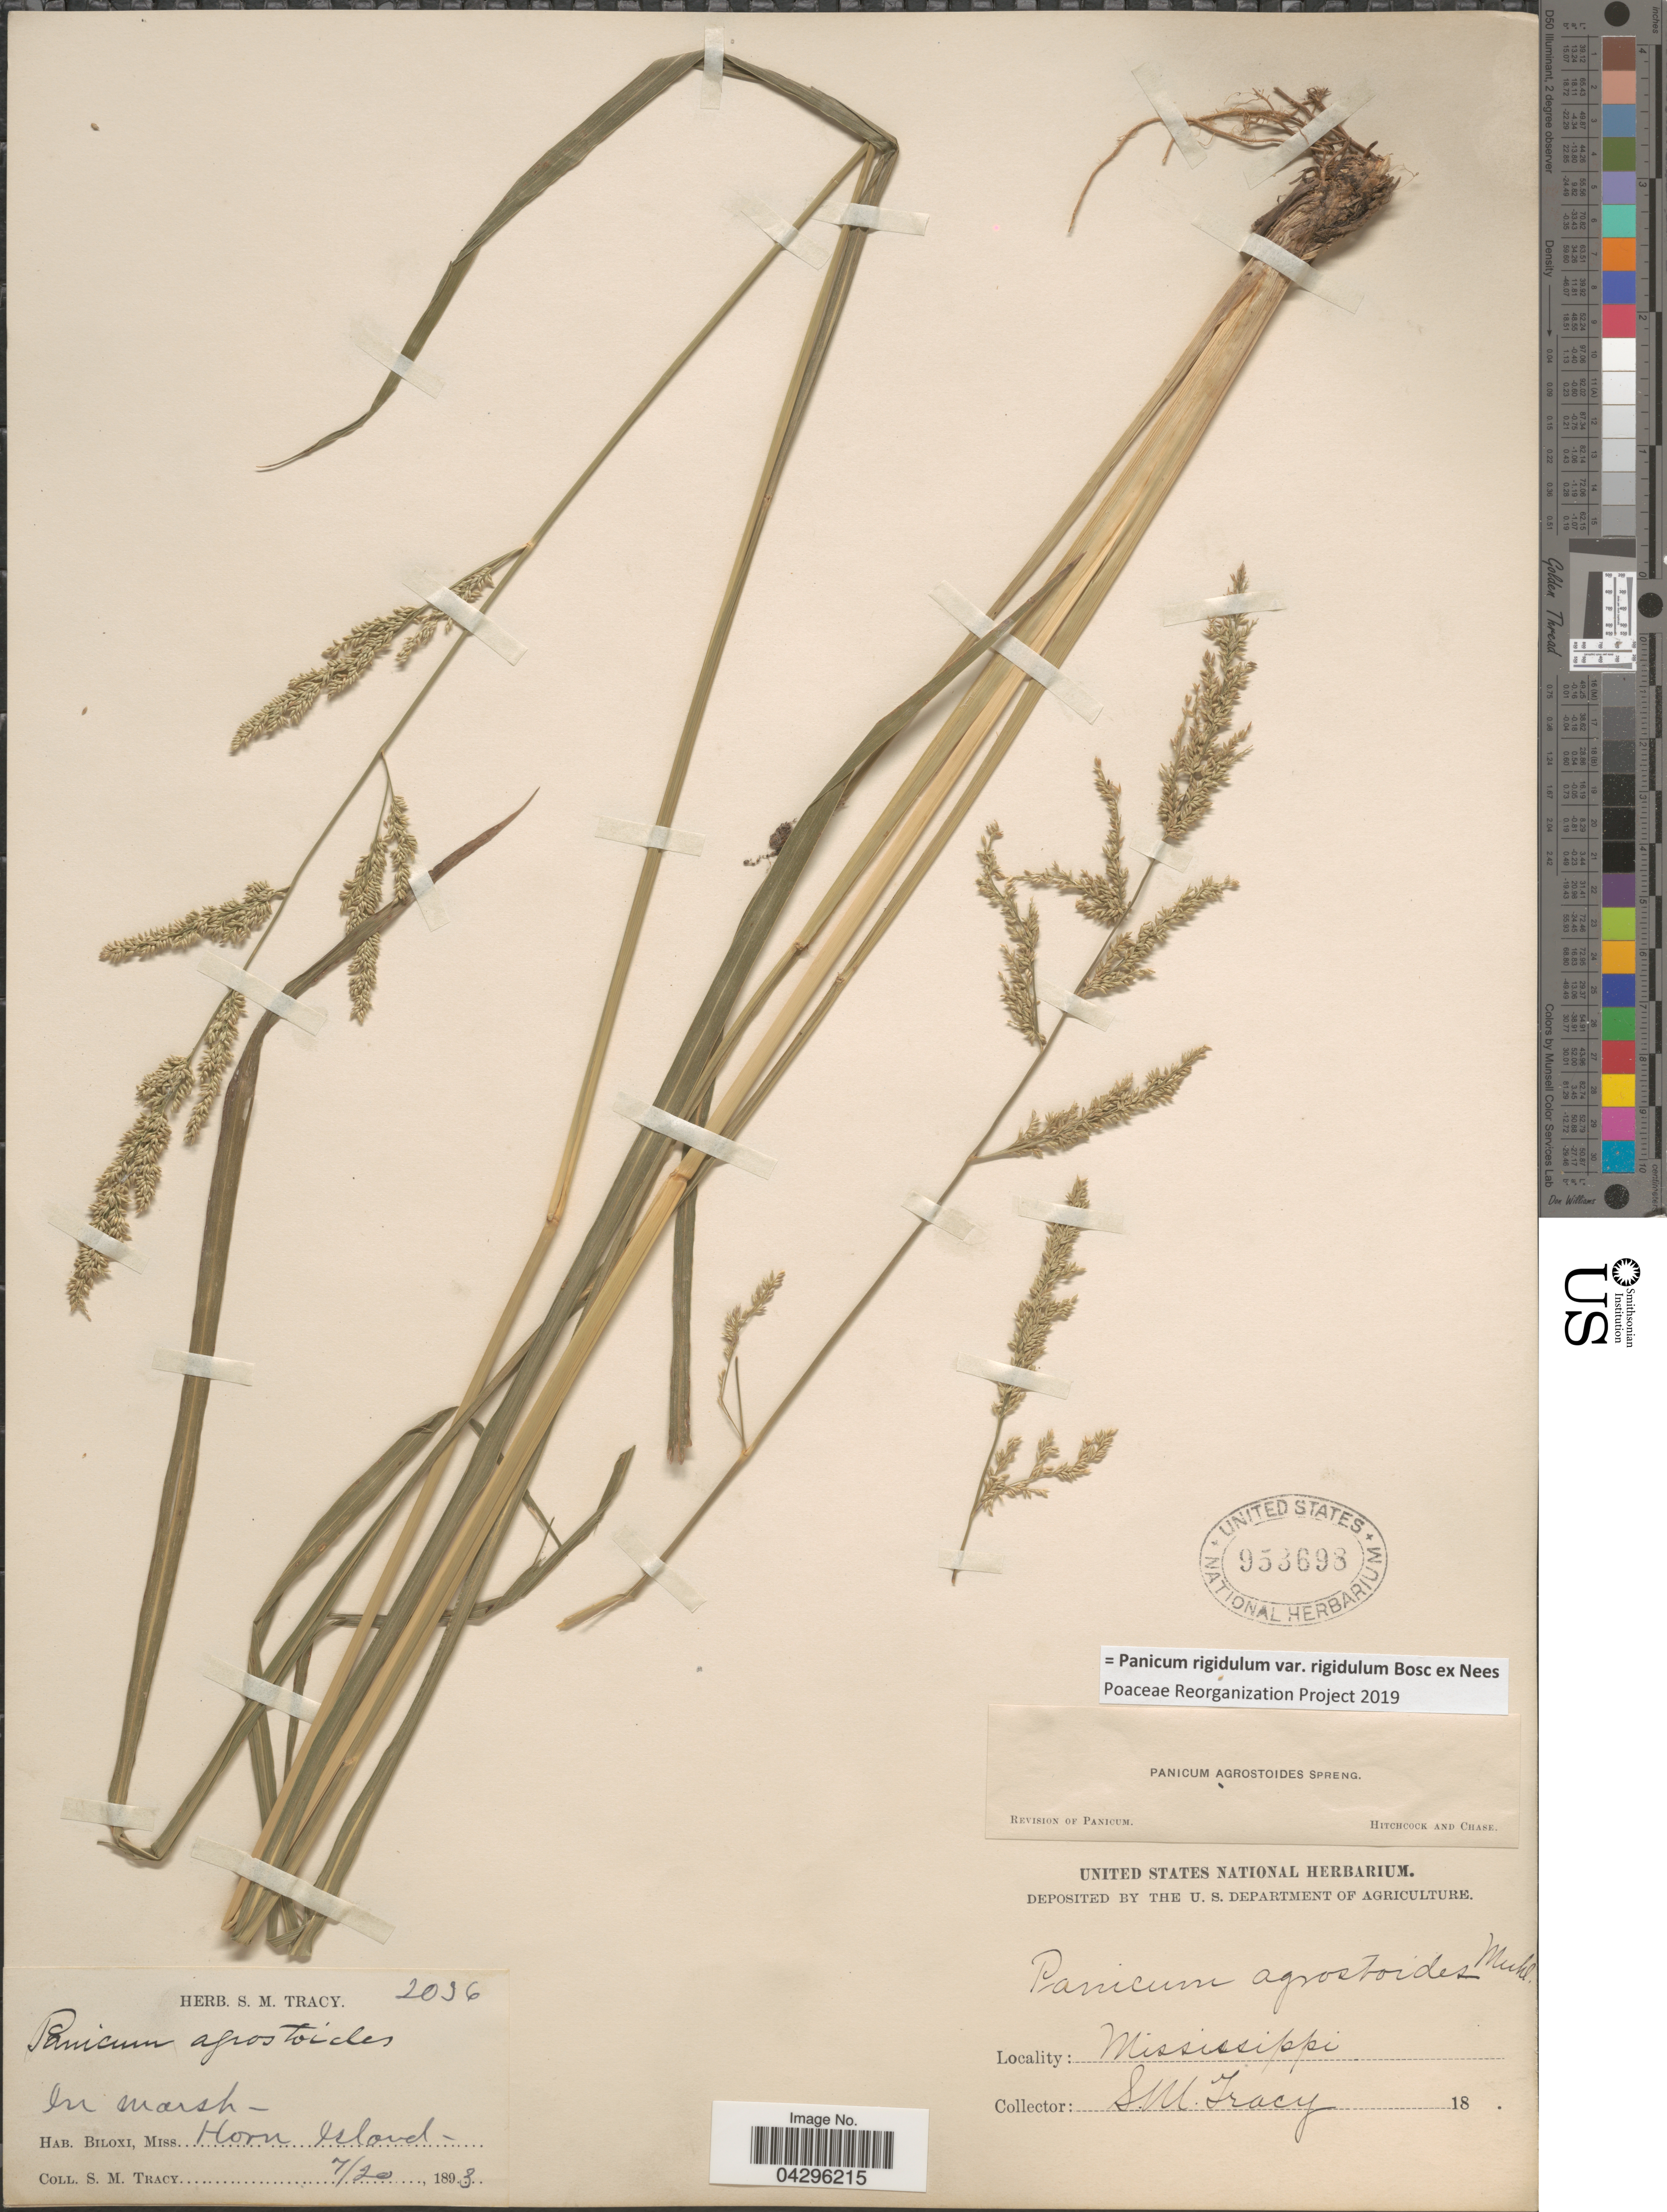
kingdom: Plantae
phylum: Tracheophyta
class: Liliopsida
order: Poales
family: Poaceae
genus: Panicum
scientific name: Panicum rigidulum var. rigidulum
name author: Bosc ex Nees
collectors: S. M. Tracy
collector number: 2036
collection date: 1893-07-20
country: United States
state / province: Mississippi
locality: In marsh. Biloxi, Horn Island.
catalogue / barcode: US 953698